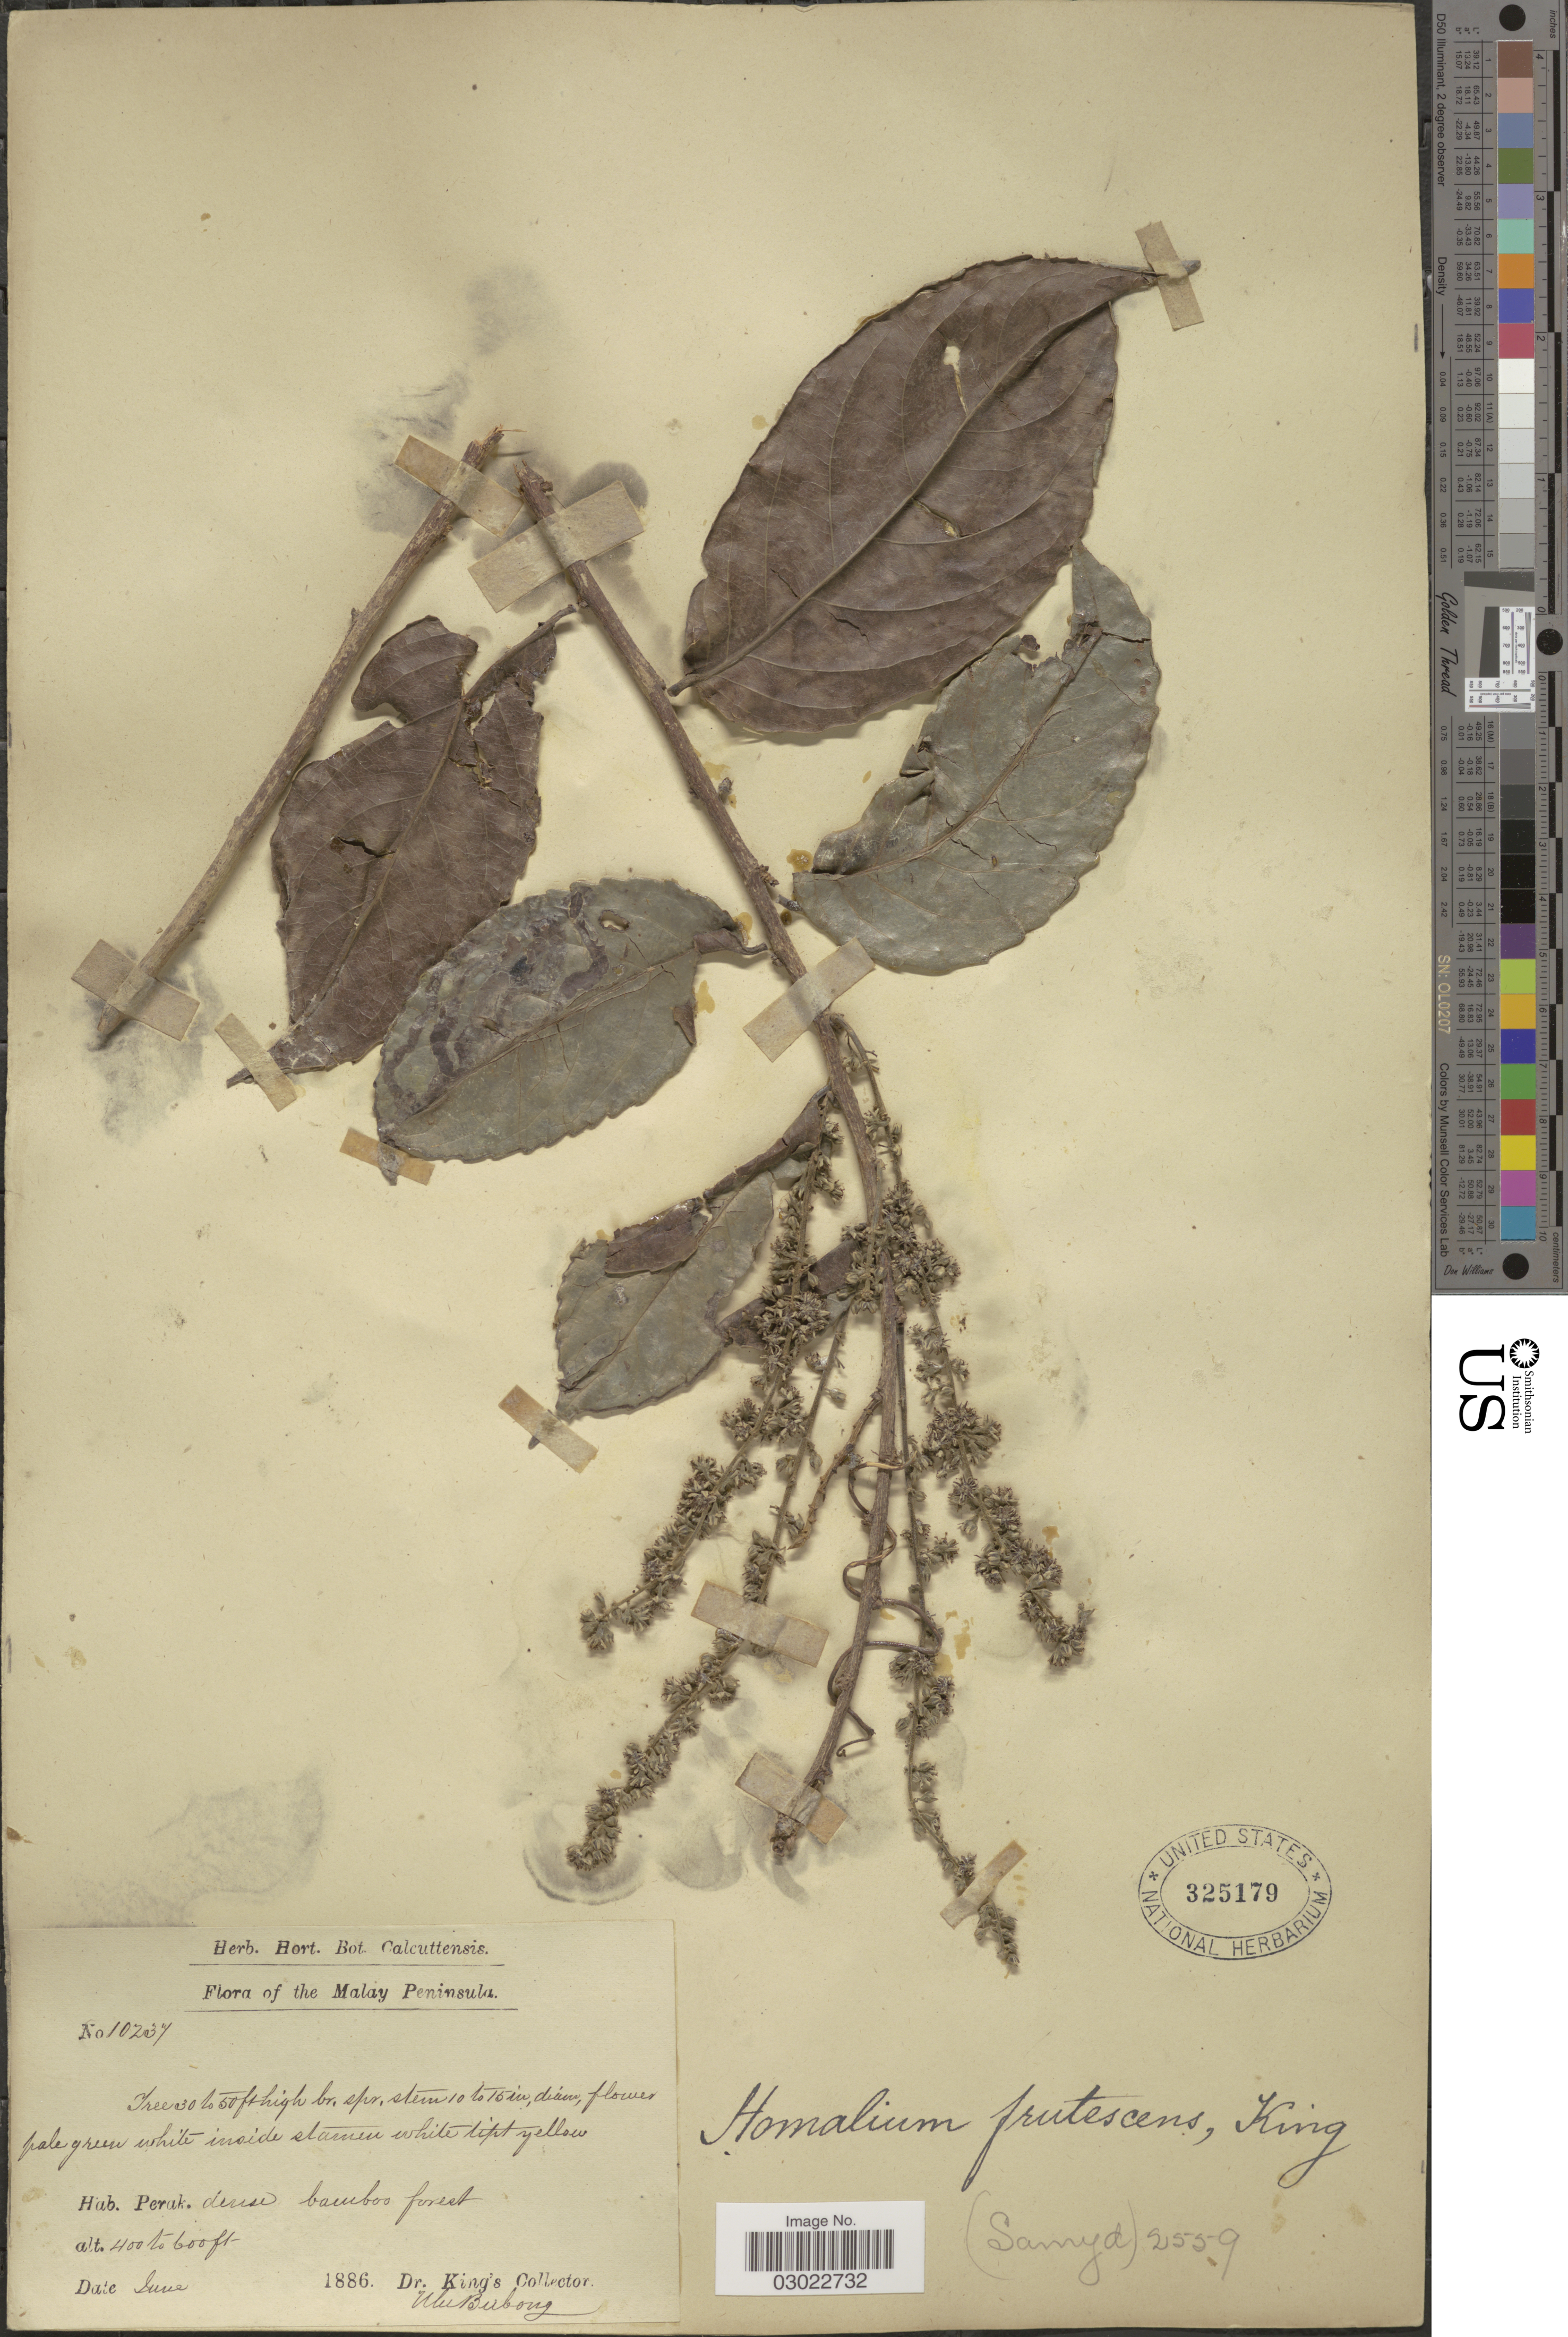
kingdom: Plantae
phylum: Tracheophyta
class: Magnoliopsida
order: Malpighiales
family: Salicaceae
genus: Homalium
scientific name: Homalium frutescens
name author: Warb.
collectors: Dr. King's collector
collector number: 10237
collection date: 1886-06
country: Malaysia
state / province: Perak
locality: Malay Peninsula. Dense bamboo forest.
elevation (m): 122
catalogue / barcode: US 325179